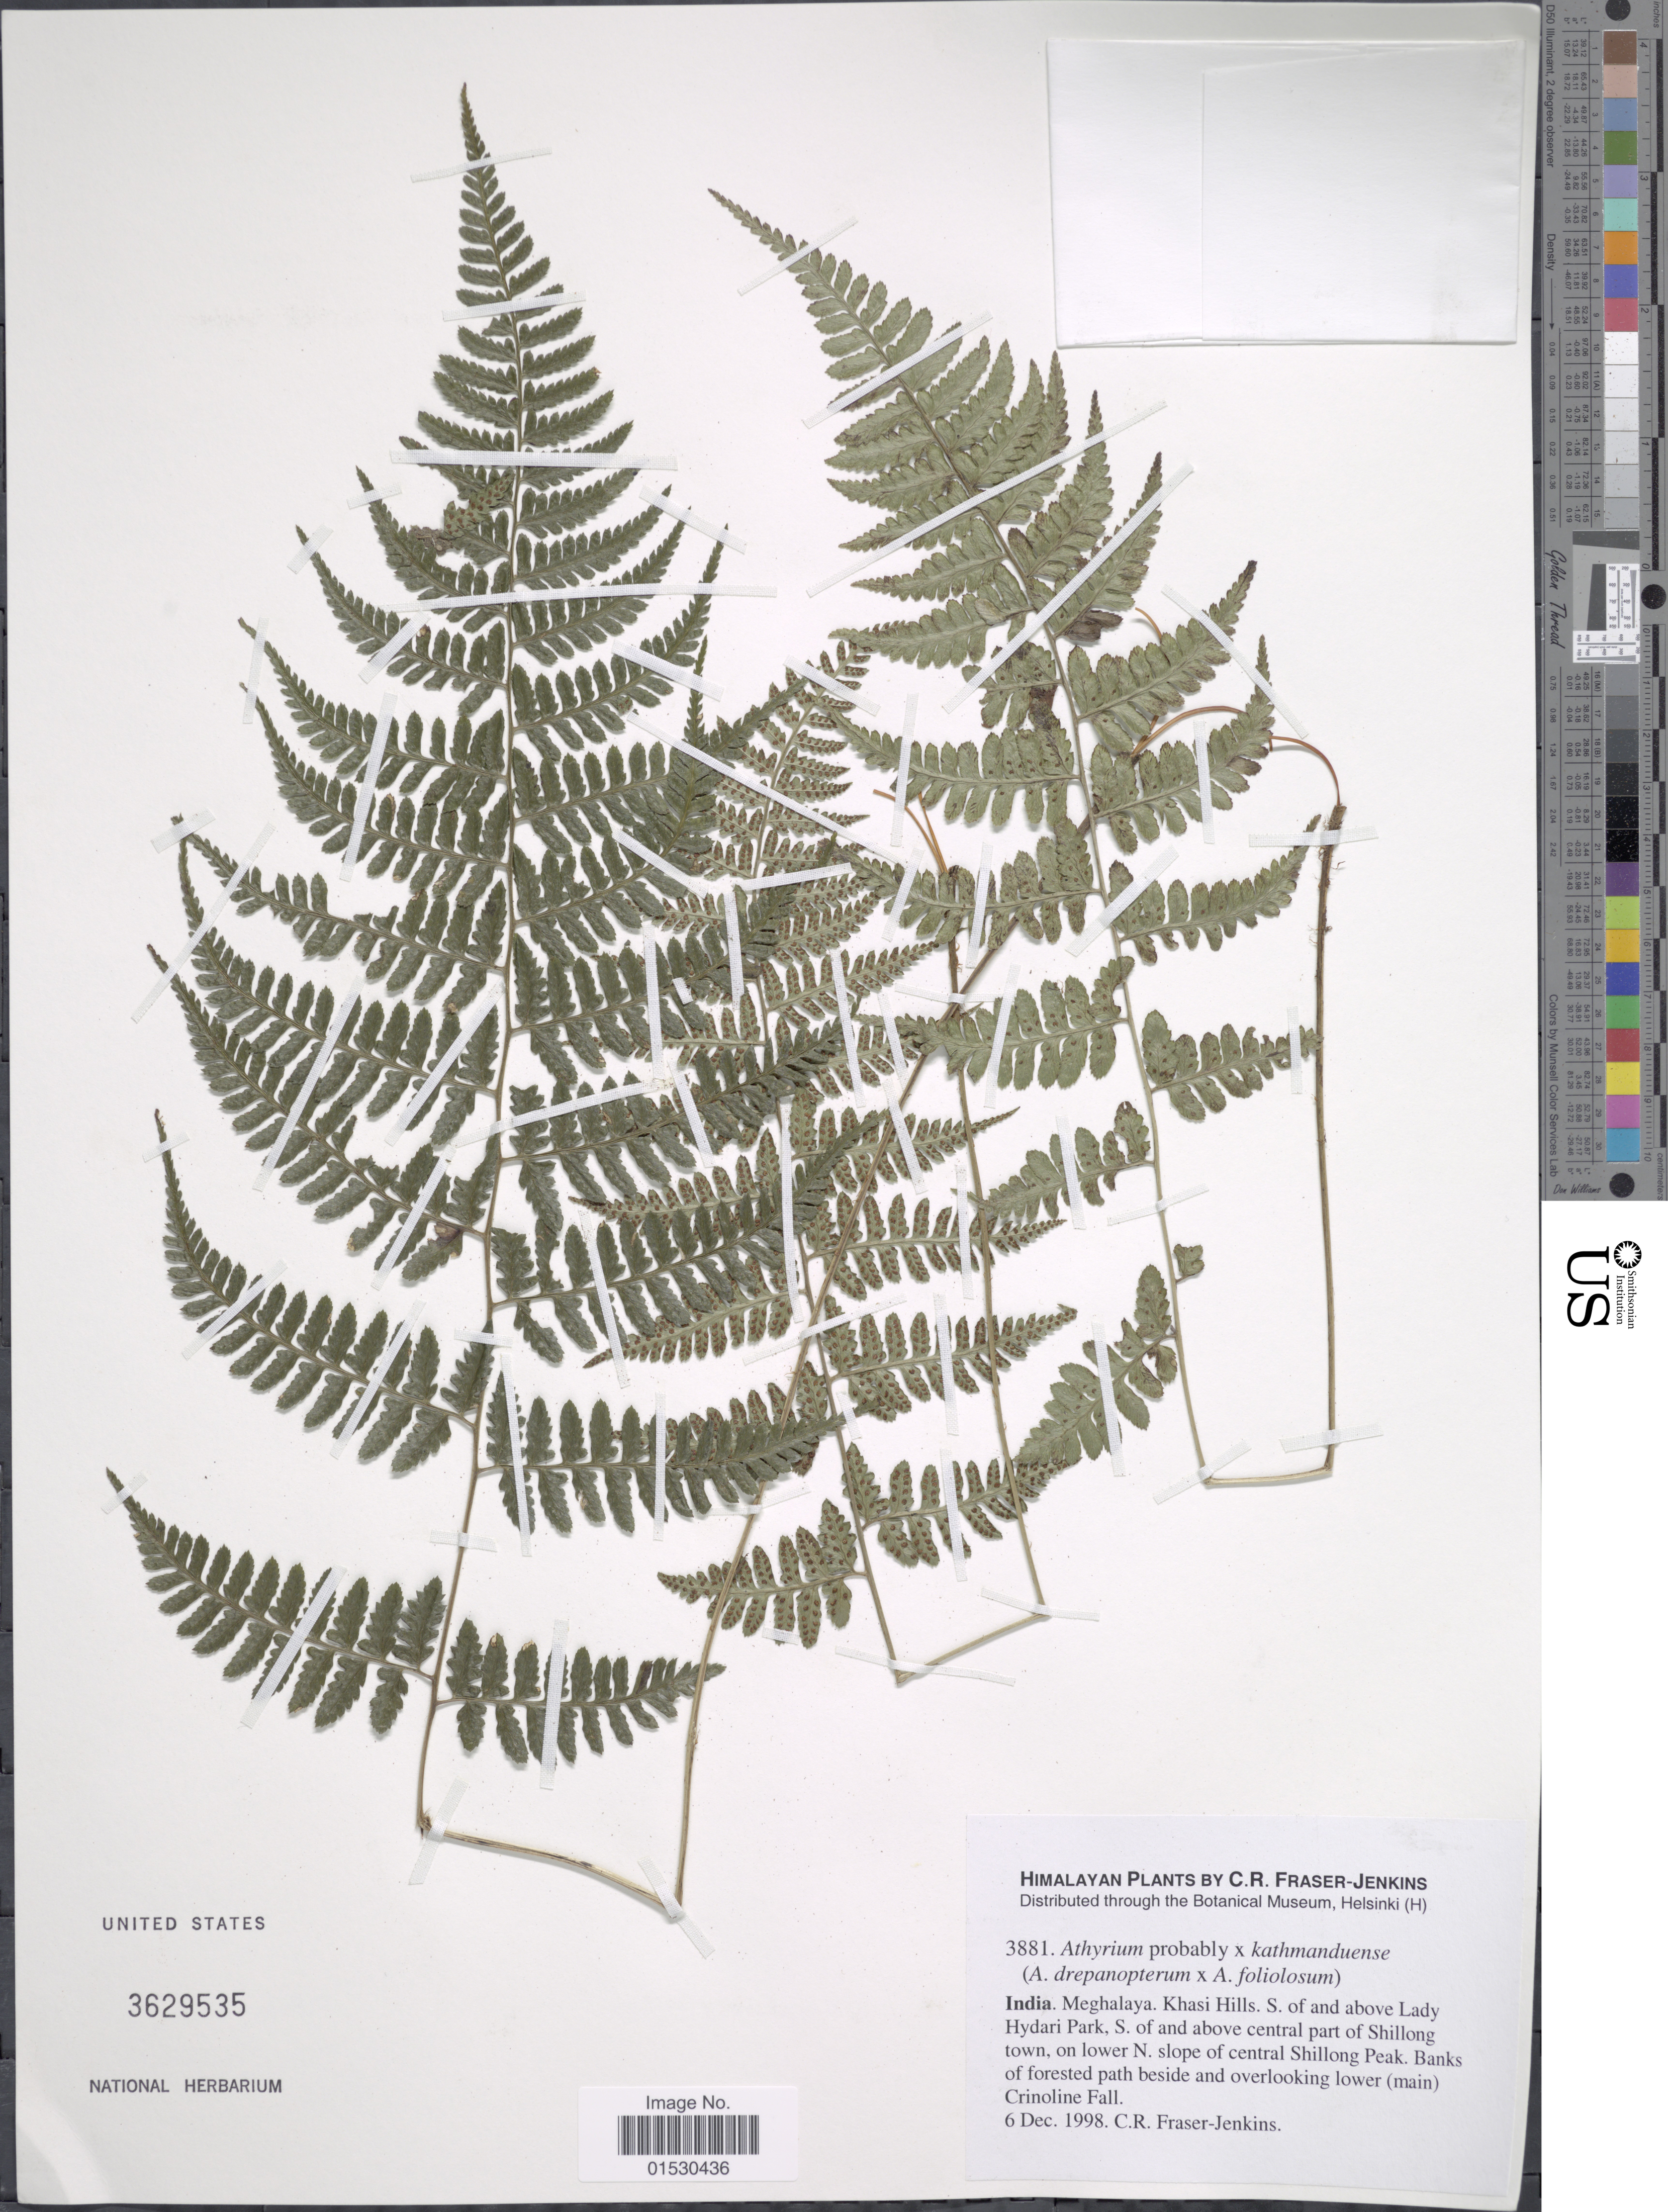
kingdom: Plantae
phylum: Tracheophyta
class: Polypodiopsida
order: Polypodiales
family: Athyriaceae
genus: Athyrium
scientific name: Athyrium x kathmanduense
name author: Fraser-Jenk.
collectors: C. R. Fraser-Jenkins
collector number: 3881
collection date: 1998-12-06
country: India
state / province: Meghalaya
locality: Khasi Hills, S of and above Lady Hydari Park, S. of and above central part of Shillong town, on lower N slope of central Shillong Peak. Banks of forested path beside and overlooking lower (main) Crinoline Fall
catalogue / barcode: US 3629535